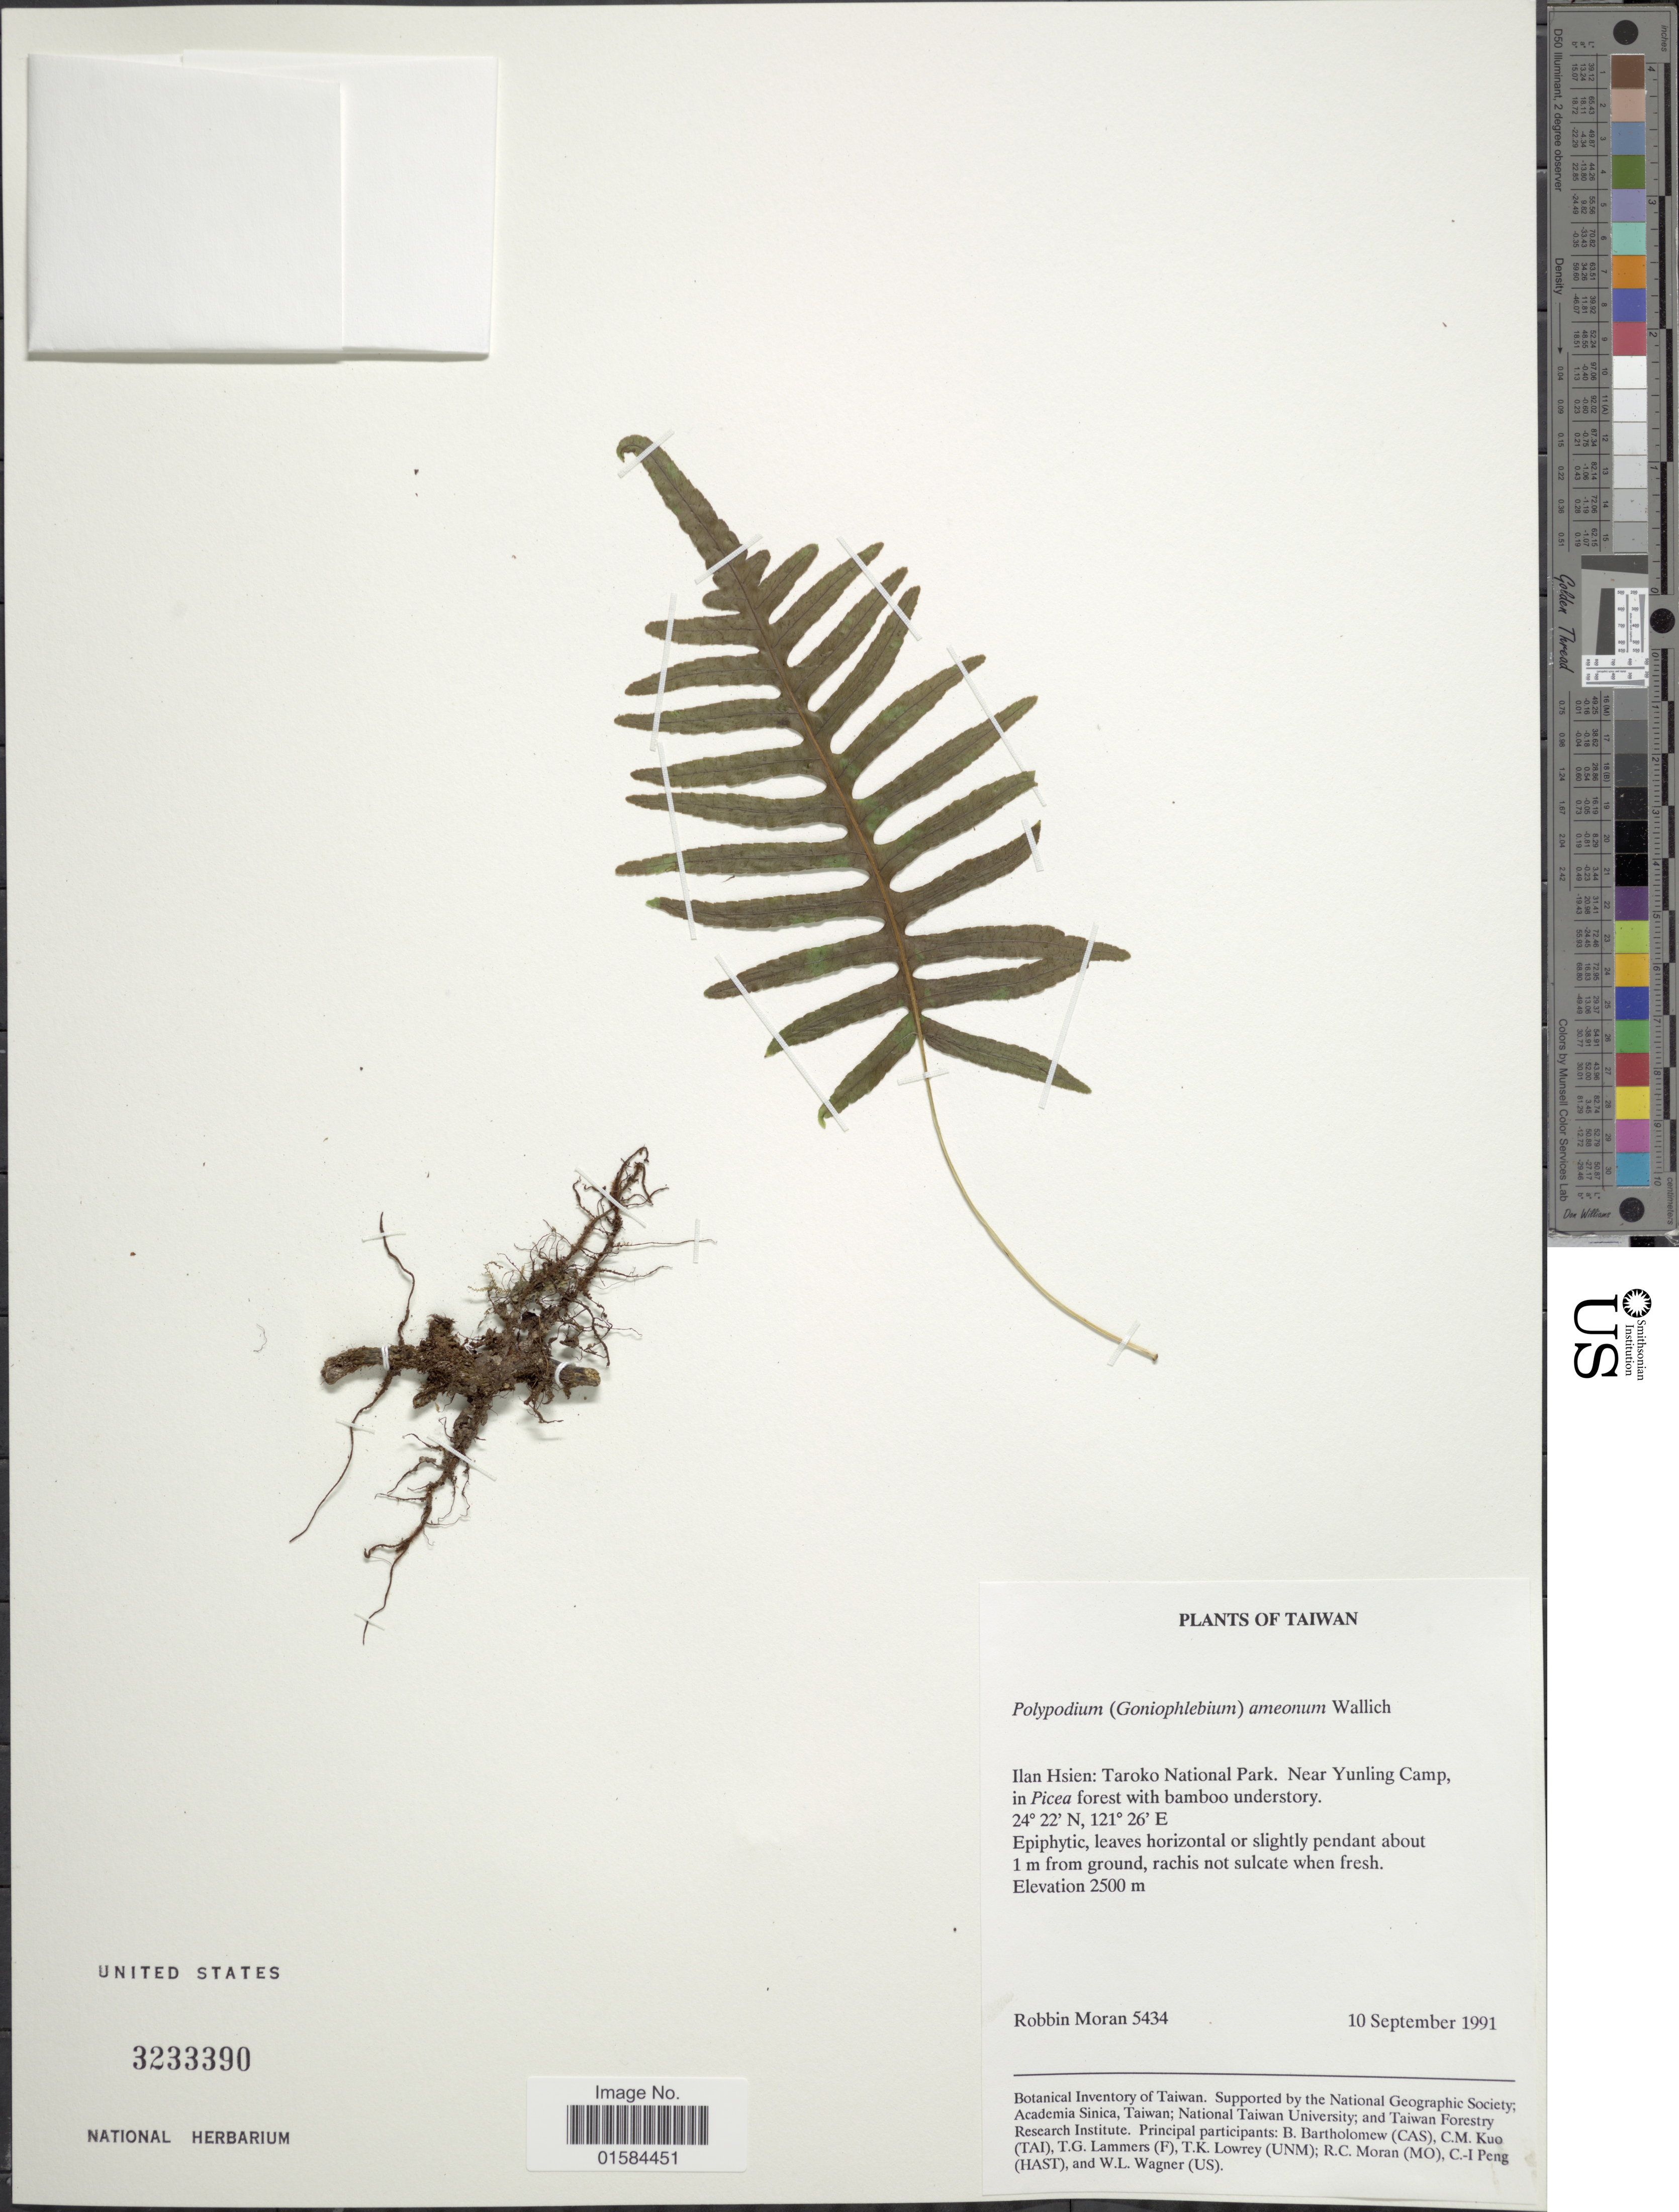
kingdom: Plantae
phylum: Tracheophyta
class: Polypodiopsida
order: Polypodiales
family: Polypodiaceae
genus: Goniophlebium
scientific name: Goniophlebium amoenum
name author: (Wall. ex Mett.) J. Sm.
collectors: R. C. Moran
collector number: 5434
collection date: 1991-09-10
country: Taiwan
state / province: Ilan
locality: Ilan Hsien, Taroko National Park, near Yunling Camp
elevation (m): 2500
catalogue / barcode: US 3233390